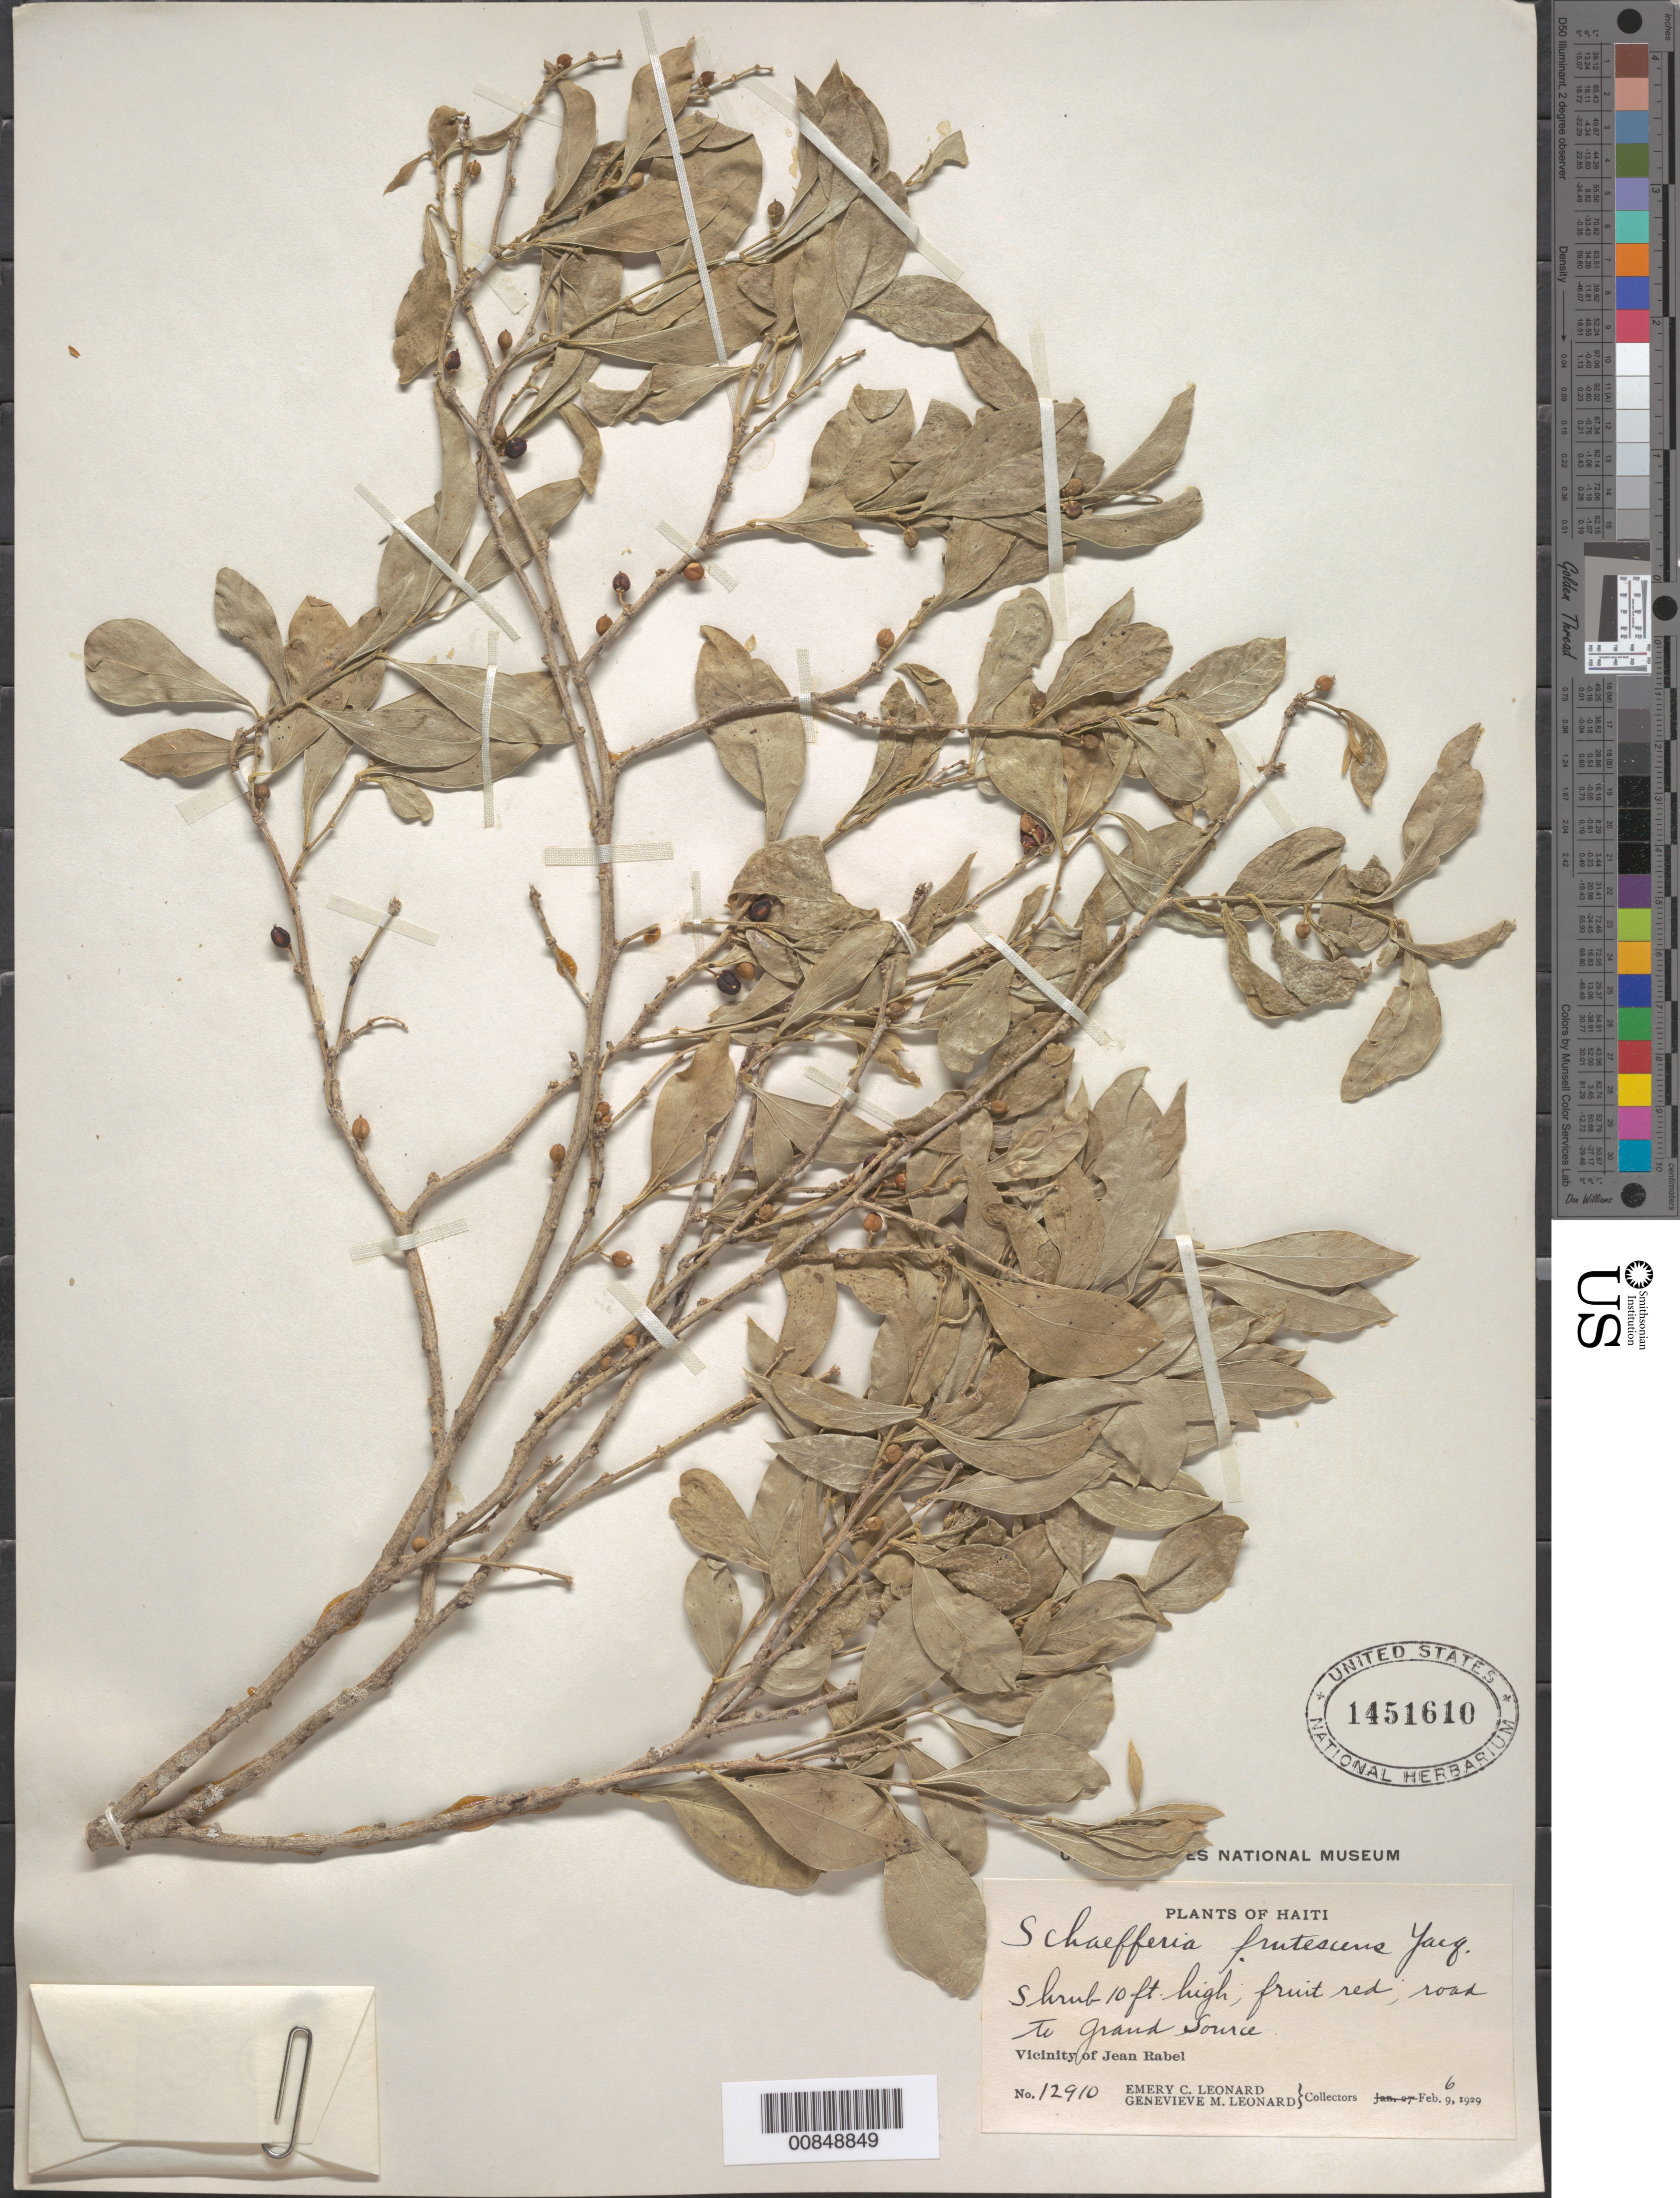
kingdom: Plantae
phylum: Tracheophyta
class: Magnoliopsida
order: Celastrales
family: Celastraceae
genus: Schaefferia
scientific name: Schaefferia frutescens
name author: Jacq.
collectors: E. C. Leonard & G. M. Leonard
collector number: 12910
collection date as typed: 06 Feb 1929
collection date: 1929-02-06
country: Haiti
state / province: Nord-Ouest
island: Hispaniola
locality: Vicinity of Jean Rabel, road to Grand Source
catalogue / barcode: US 1451610